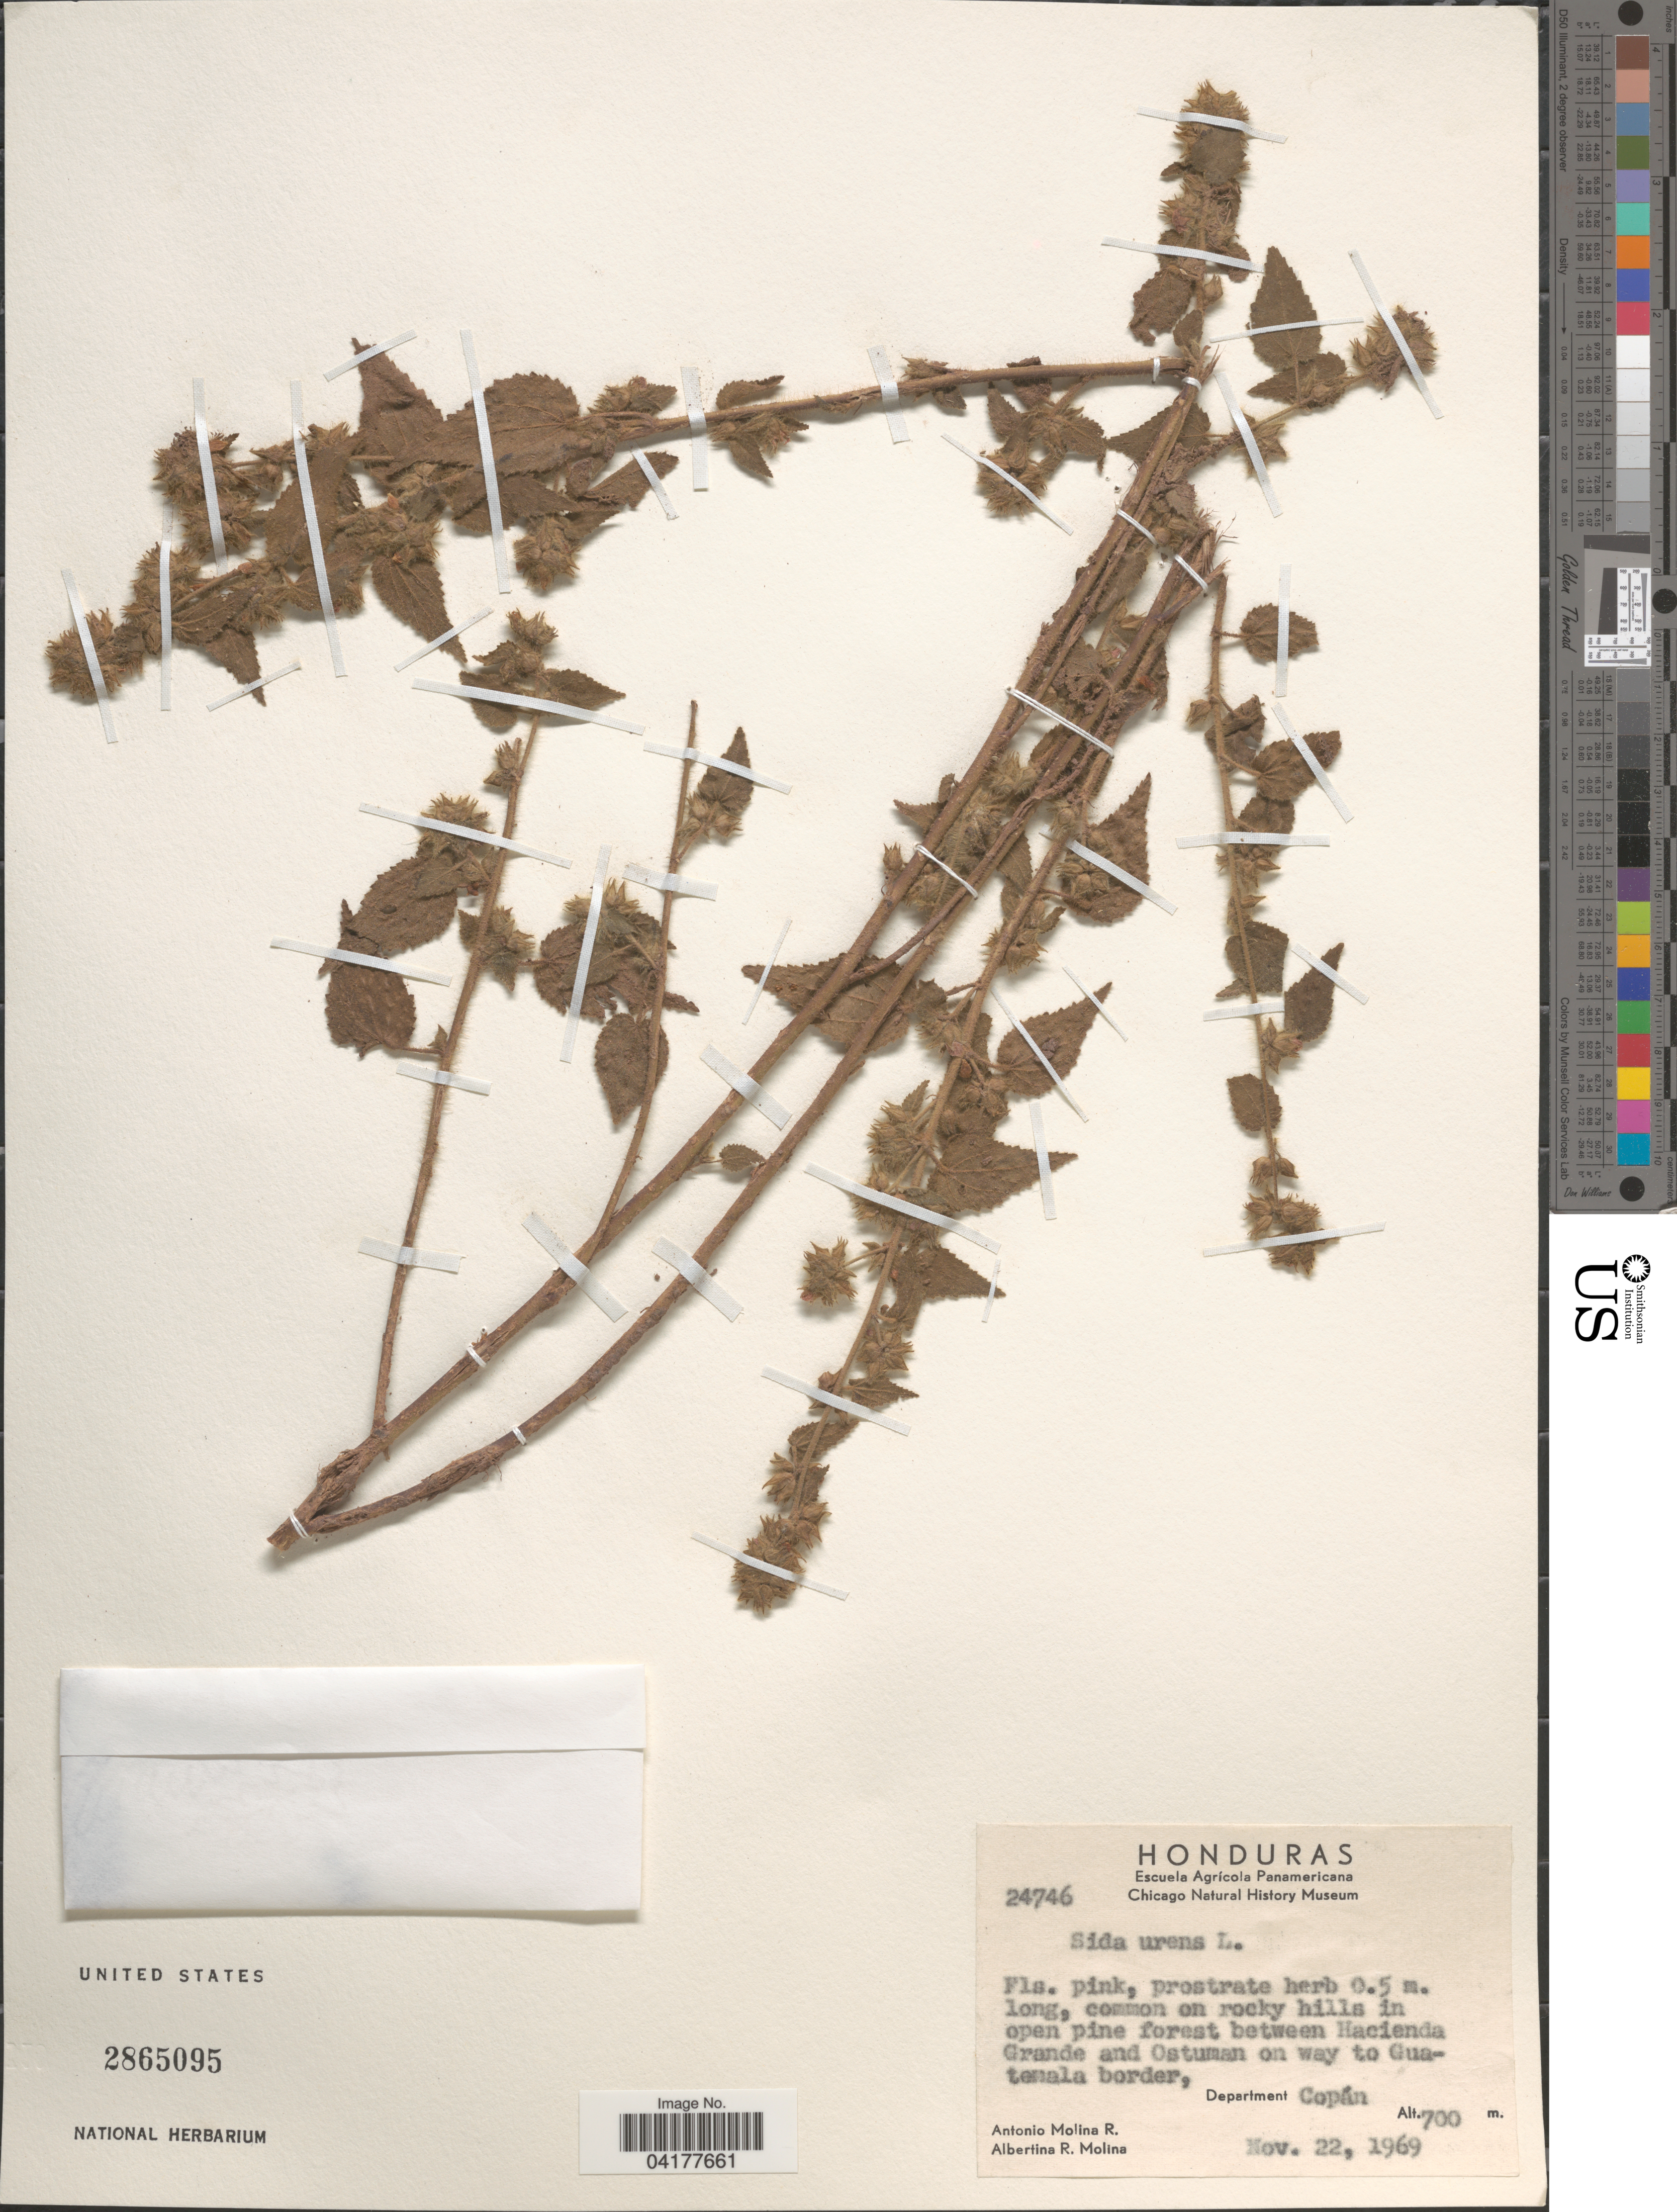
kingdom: Plantae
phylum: Tracheophyta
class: Magnoliopsida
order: Malvales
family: Malvaceae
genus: Sida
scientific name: Sida urens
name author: L.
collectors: A. Molina R. & A. R. Molina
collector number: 24746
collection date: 1969-11-22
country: Honduras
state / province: Copan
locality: Common in rocky hills in open pine forest between Hacienda Grande and Ostuman on way to Guatemala border, Department Copán.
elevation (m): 700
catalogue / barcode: US 2865095